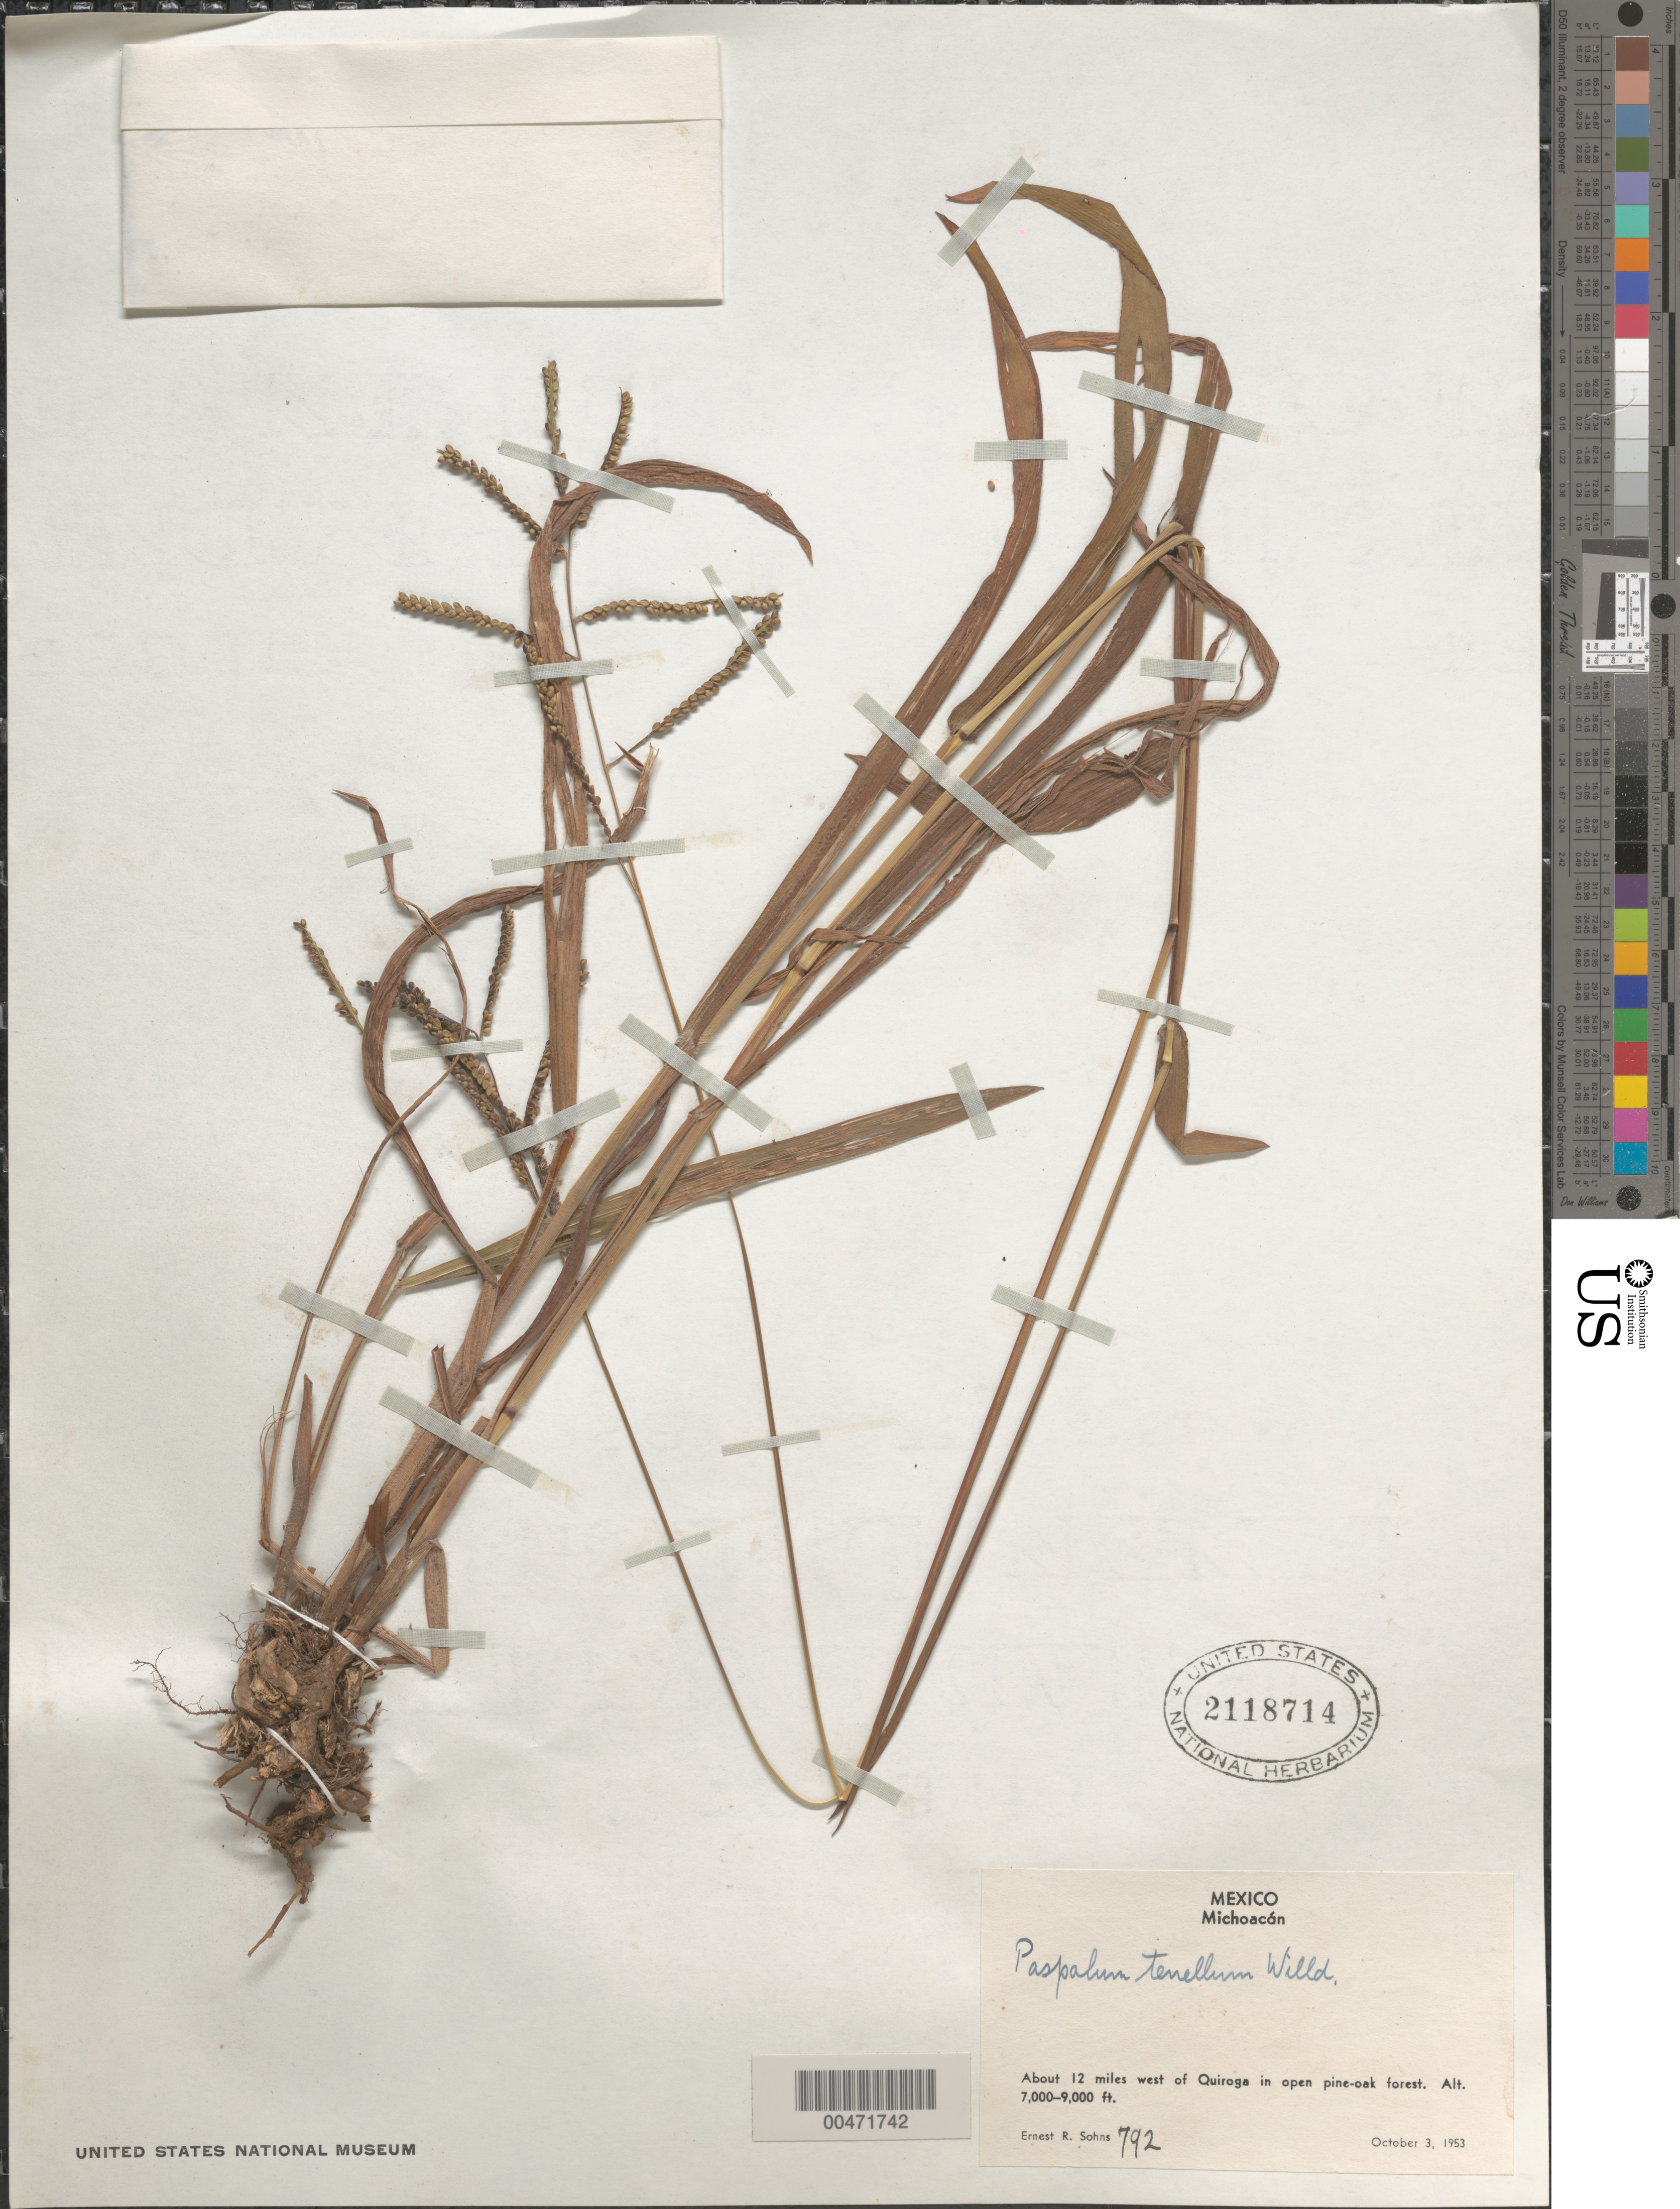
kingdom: Plantae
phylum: Tracheophyta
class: Liliopsida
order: Poales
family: Poaceae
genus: Paspalum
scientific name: Paspalum tenellum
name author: Willd.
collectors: E. R. Sohns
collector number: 792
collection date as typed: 3 Oct 1953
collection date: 1953-10-03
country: Mexico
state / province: Michoacán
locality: About 12 mi W of Quiroga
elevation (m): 2134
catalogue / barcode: US 2118714